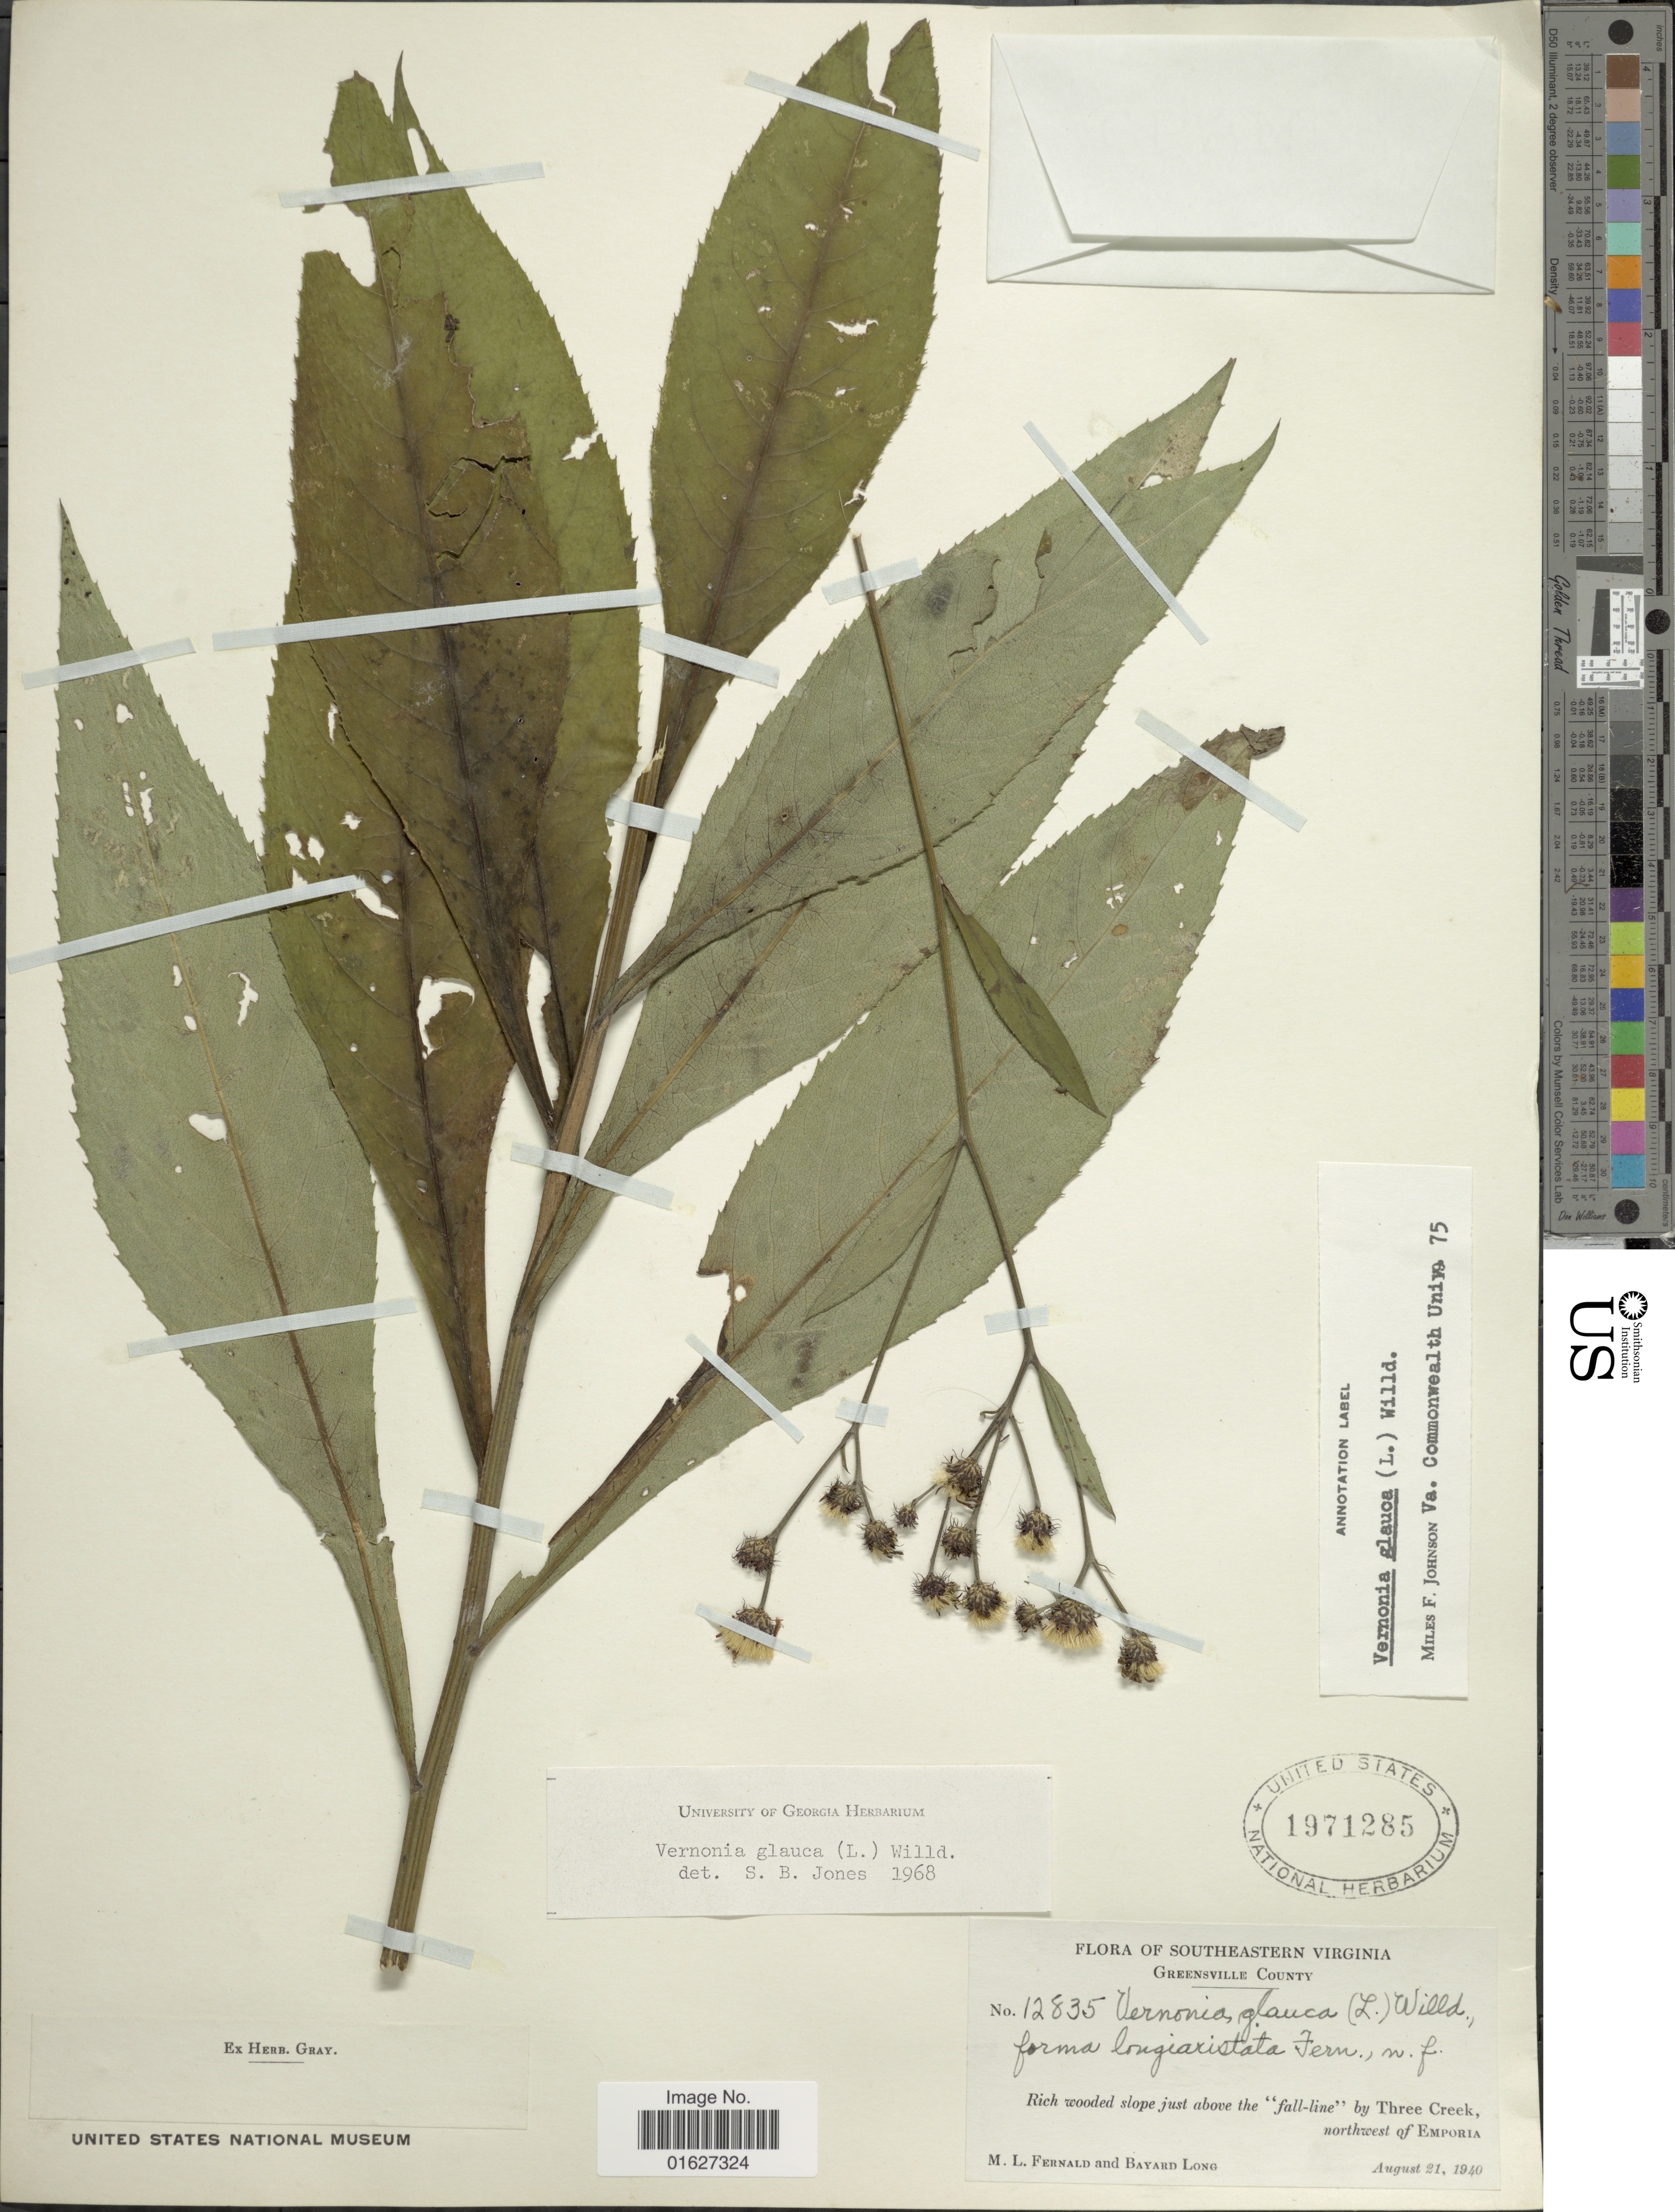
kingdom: Plantae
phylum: Tracheophyta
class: Magnoliopsida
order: Asterales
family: Asteraceae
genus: Vernonia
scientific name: Vernonia glauca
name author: (L.) Willd.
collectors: M. L. Fernald & B. H. Long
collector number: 12835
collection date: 1940-08-21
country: United States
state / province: Virginia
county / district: Greensville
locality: Southeastern Virginia. Greensville County. Rich wooded slope just above the "fall-line"by Three Creek. northwest of Emporia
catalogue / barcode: US 1971285